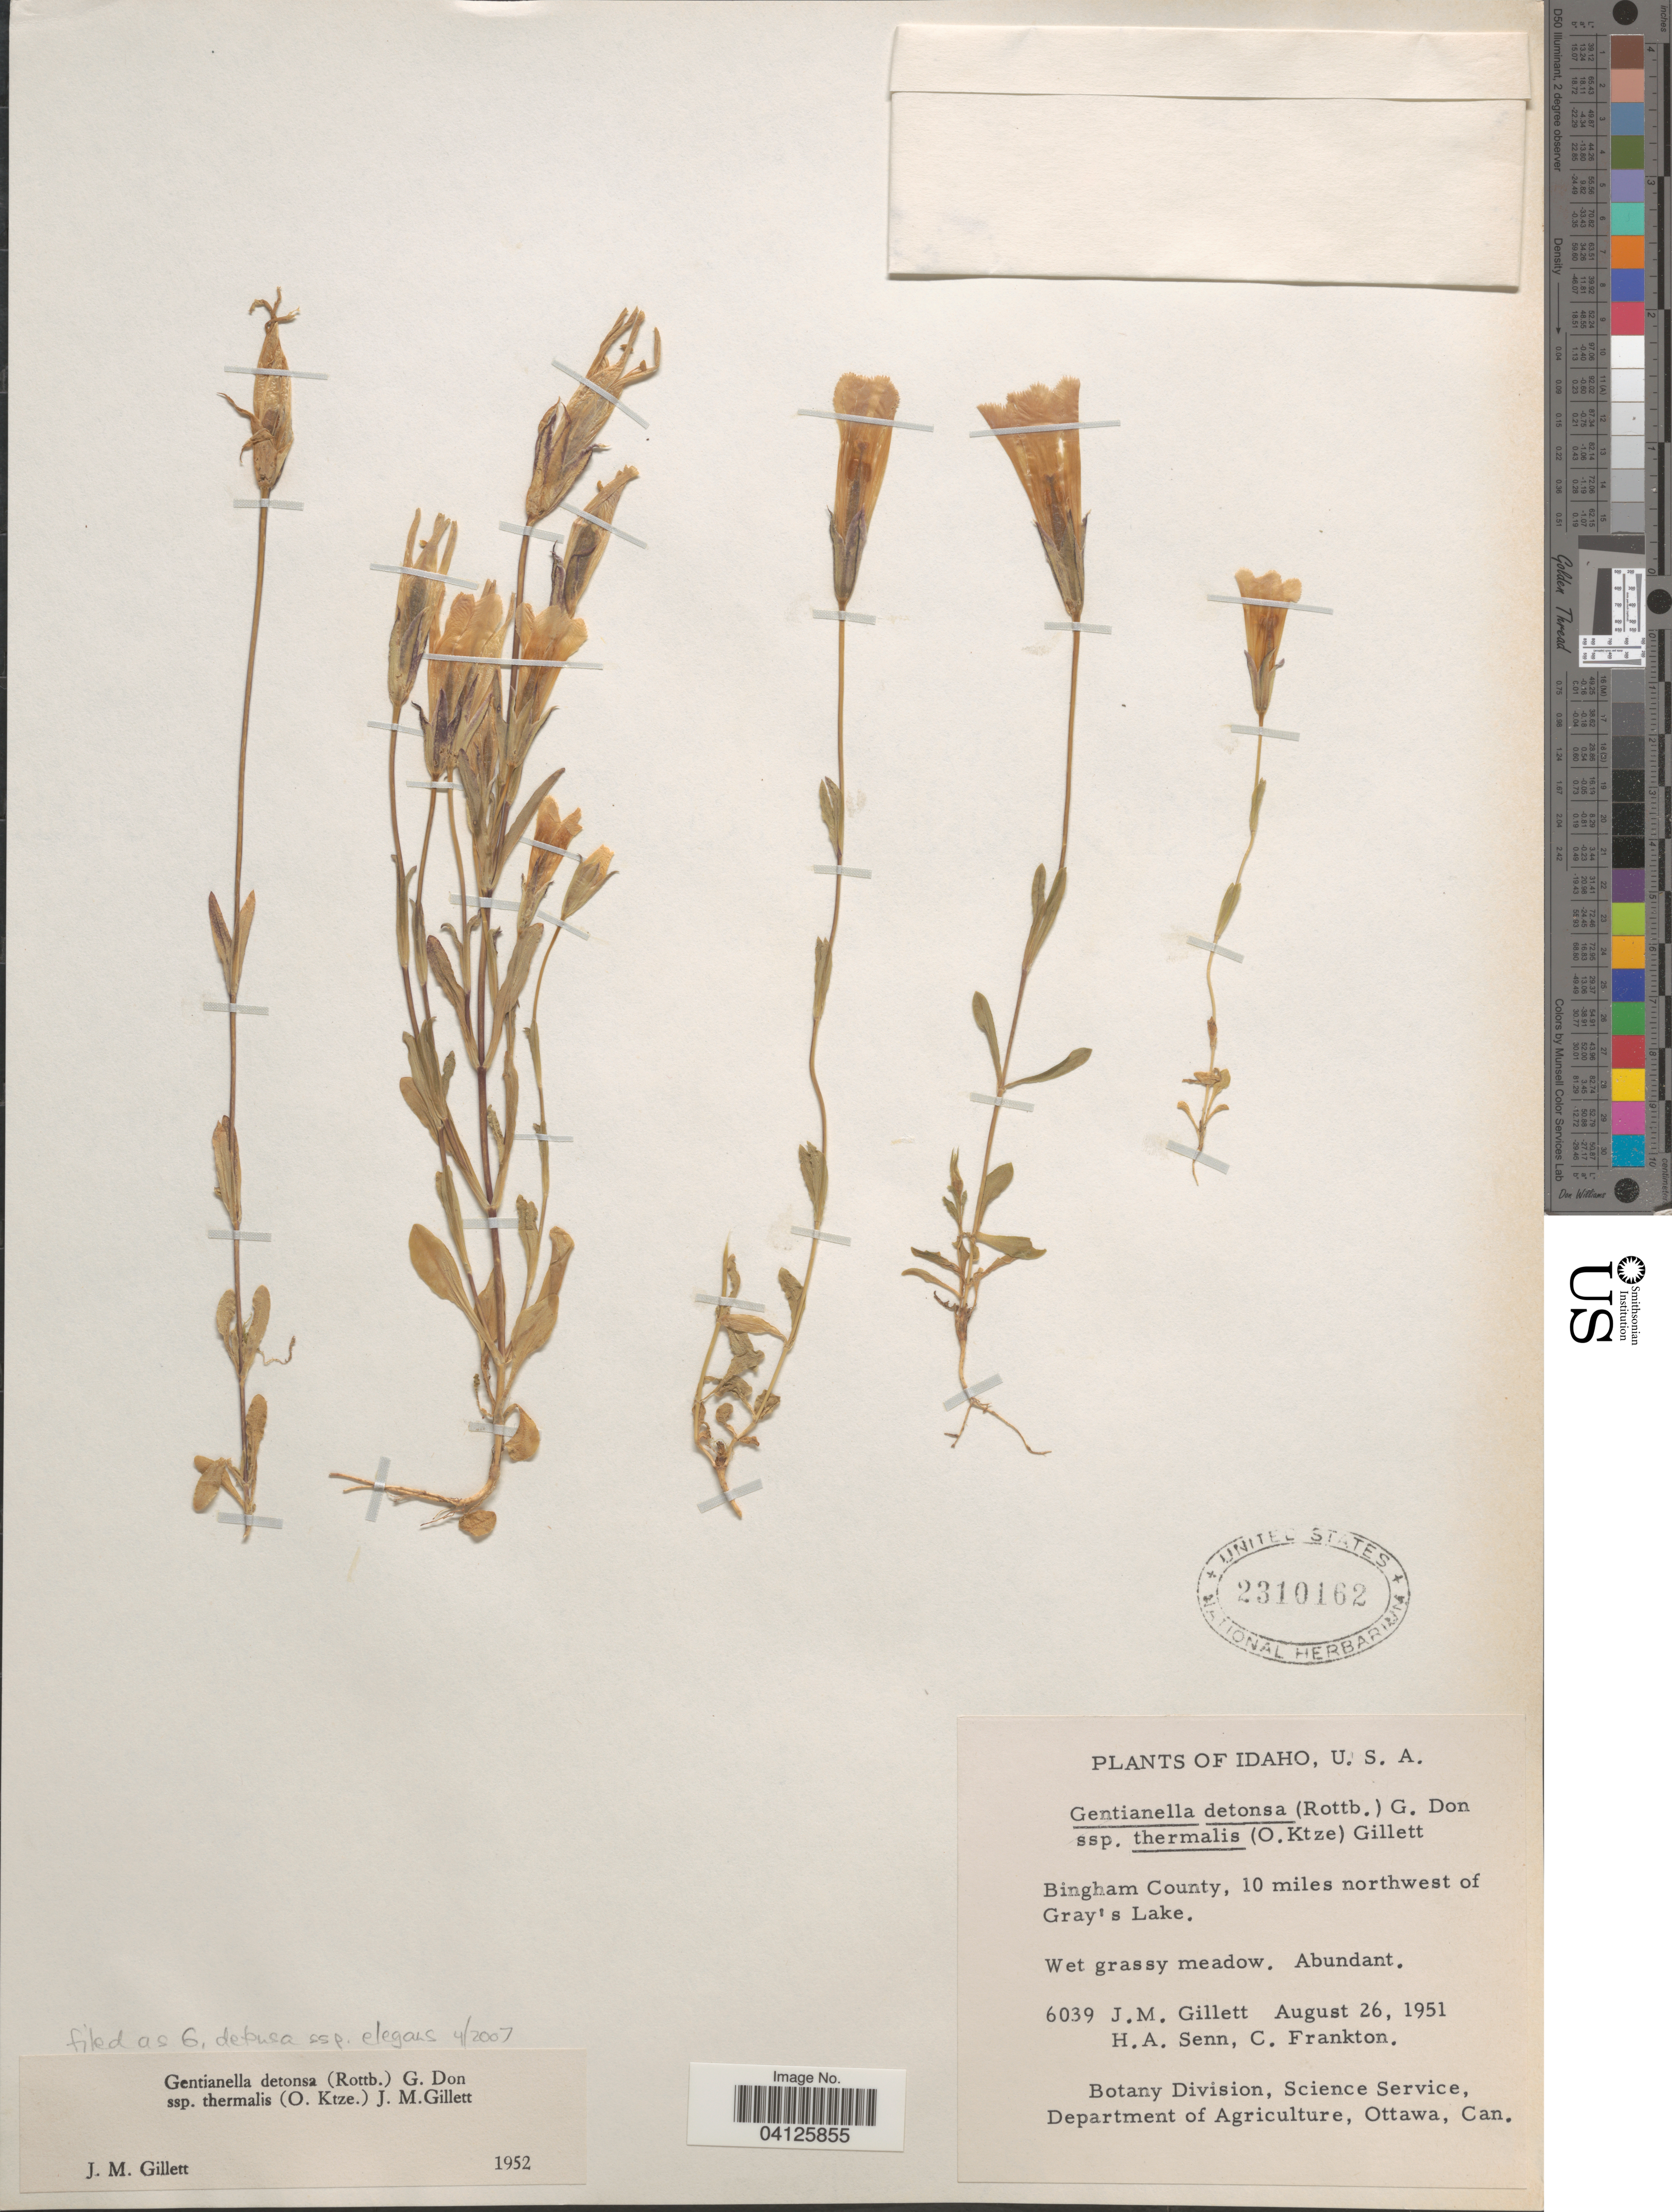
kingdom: Plantae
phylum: Tracheophyta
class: Magnoliopsida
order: Gentianales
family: Gentianaceae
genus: Gentianella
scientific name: Gentianella detonsa subsp. elegans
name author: (A. Gray) J.M. Gillett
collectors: J. M. Gillett, H. Senn & C. Frankton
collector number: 6039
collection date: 1951-08-26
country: United States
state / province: Idaho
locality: Bingham County, 10 miles northwest of Gray's Lake.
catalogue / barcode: US 2310162